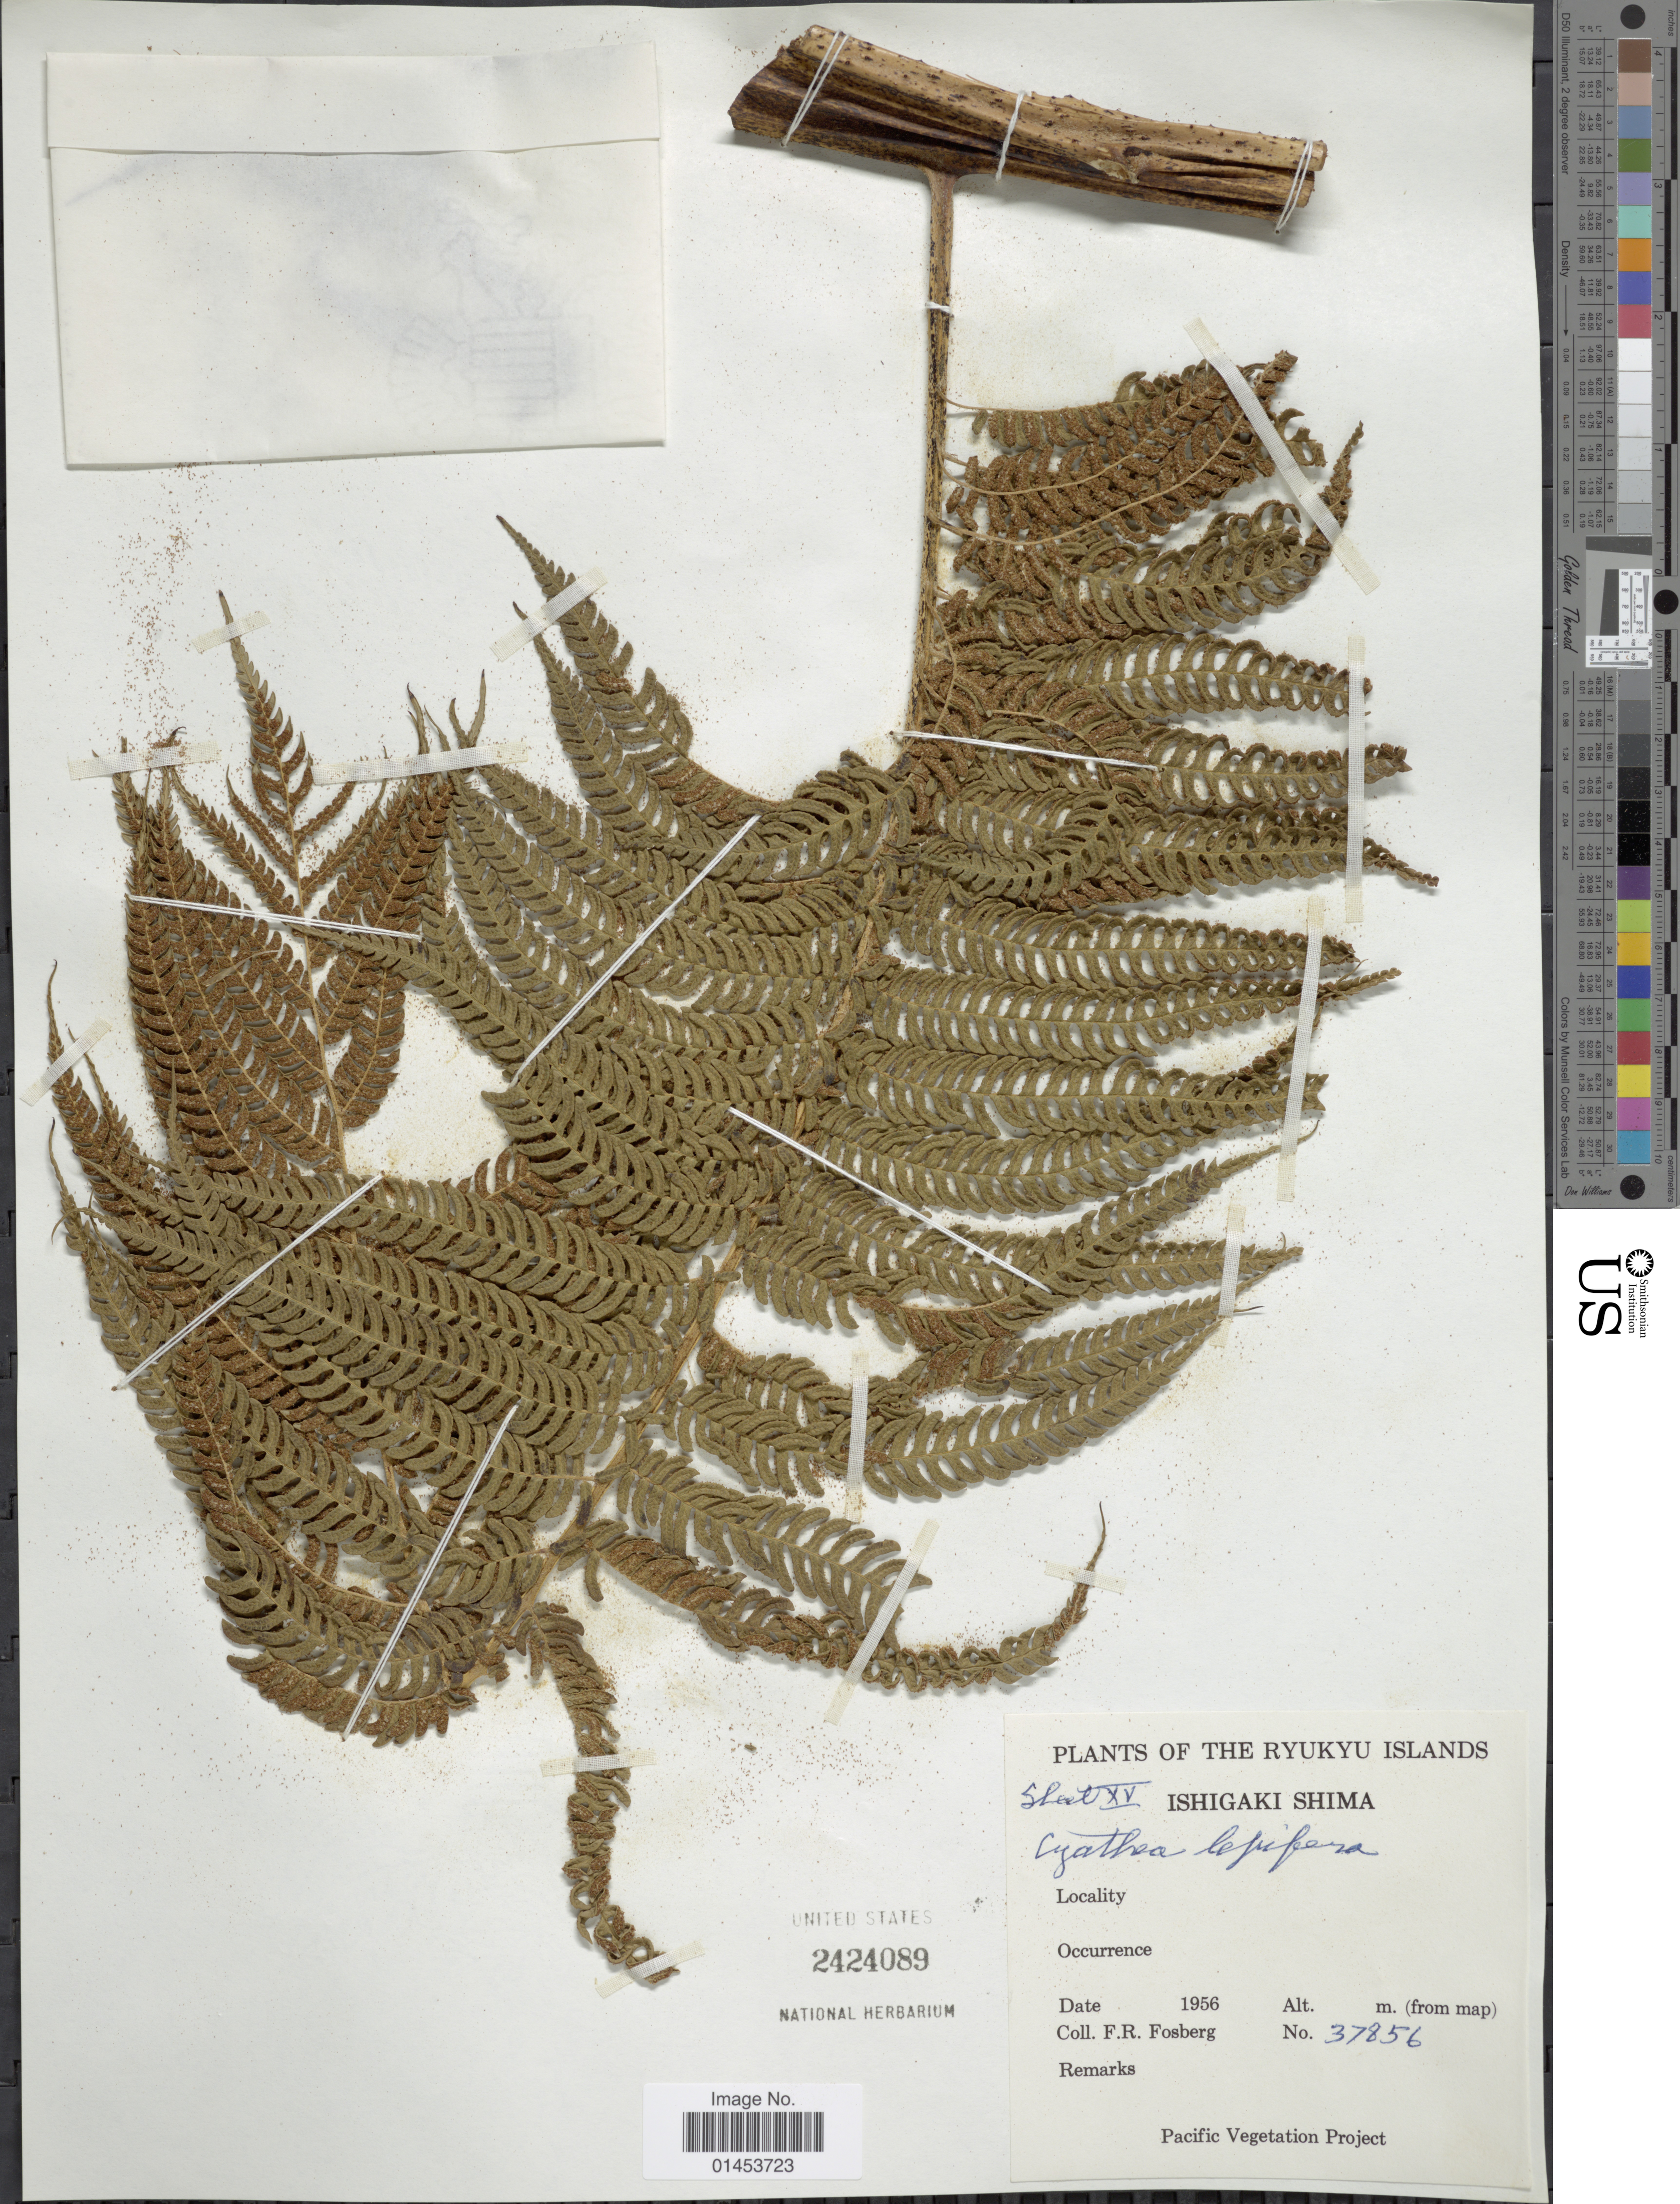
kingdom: Plantae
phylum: Tracheophyta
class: Polypodiopsida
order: Cyatheales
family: Cyatheaceae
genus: Cyathea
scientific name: Cyathea lepifera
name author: (J. Sm.) Copel.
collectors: F. R. Fosberg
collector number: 37856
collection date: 1956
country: Japan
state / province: Okinawa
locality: Ryukyu Islands, Ishigaki Shima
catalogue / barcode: US 2424089